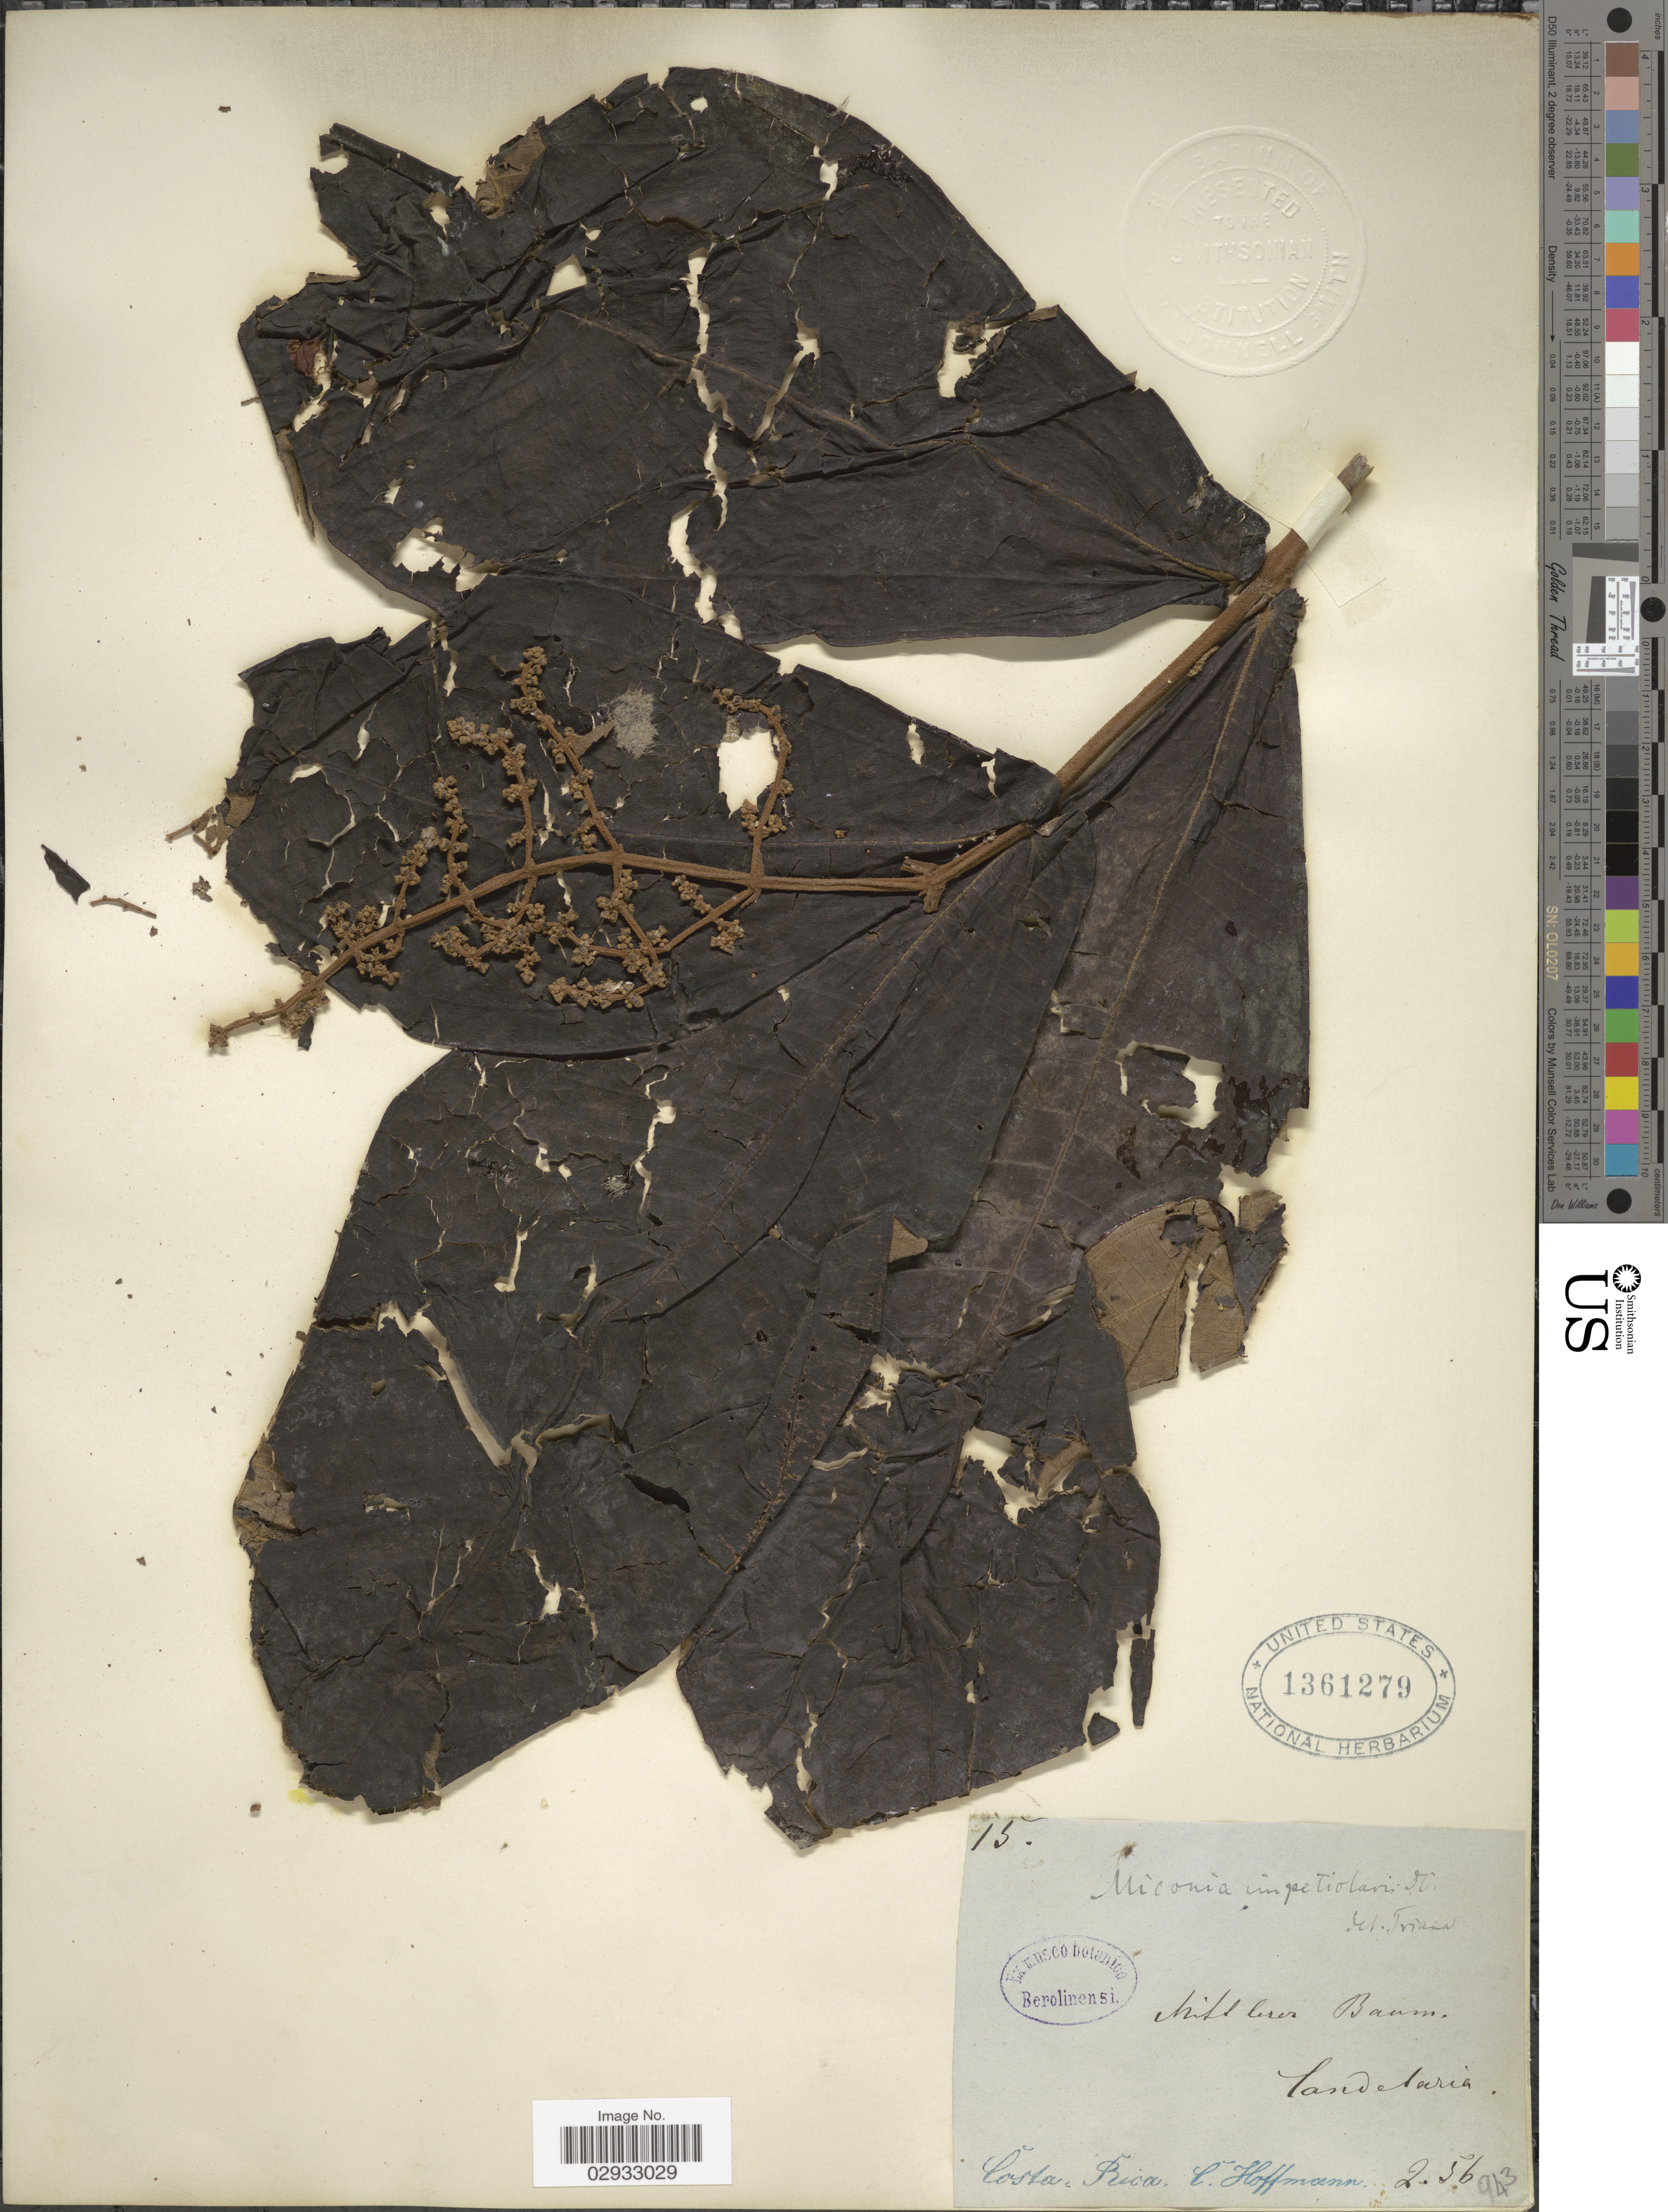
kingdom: Plantae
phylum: Tracheophyta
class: Magnoliopsida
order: Myrtales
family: Melastomataceae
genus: Miconia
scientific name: Miconia impetiolaris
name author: (Sw.) D. Don ex DC.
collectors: C. Hoffmann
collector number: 15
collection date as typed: Transcribed d/m/y: /2/56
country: Costa Rica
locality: Candelaria, mittlerer baum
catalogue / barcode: US 1361279